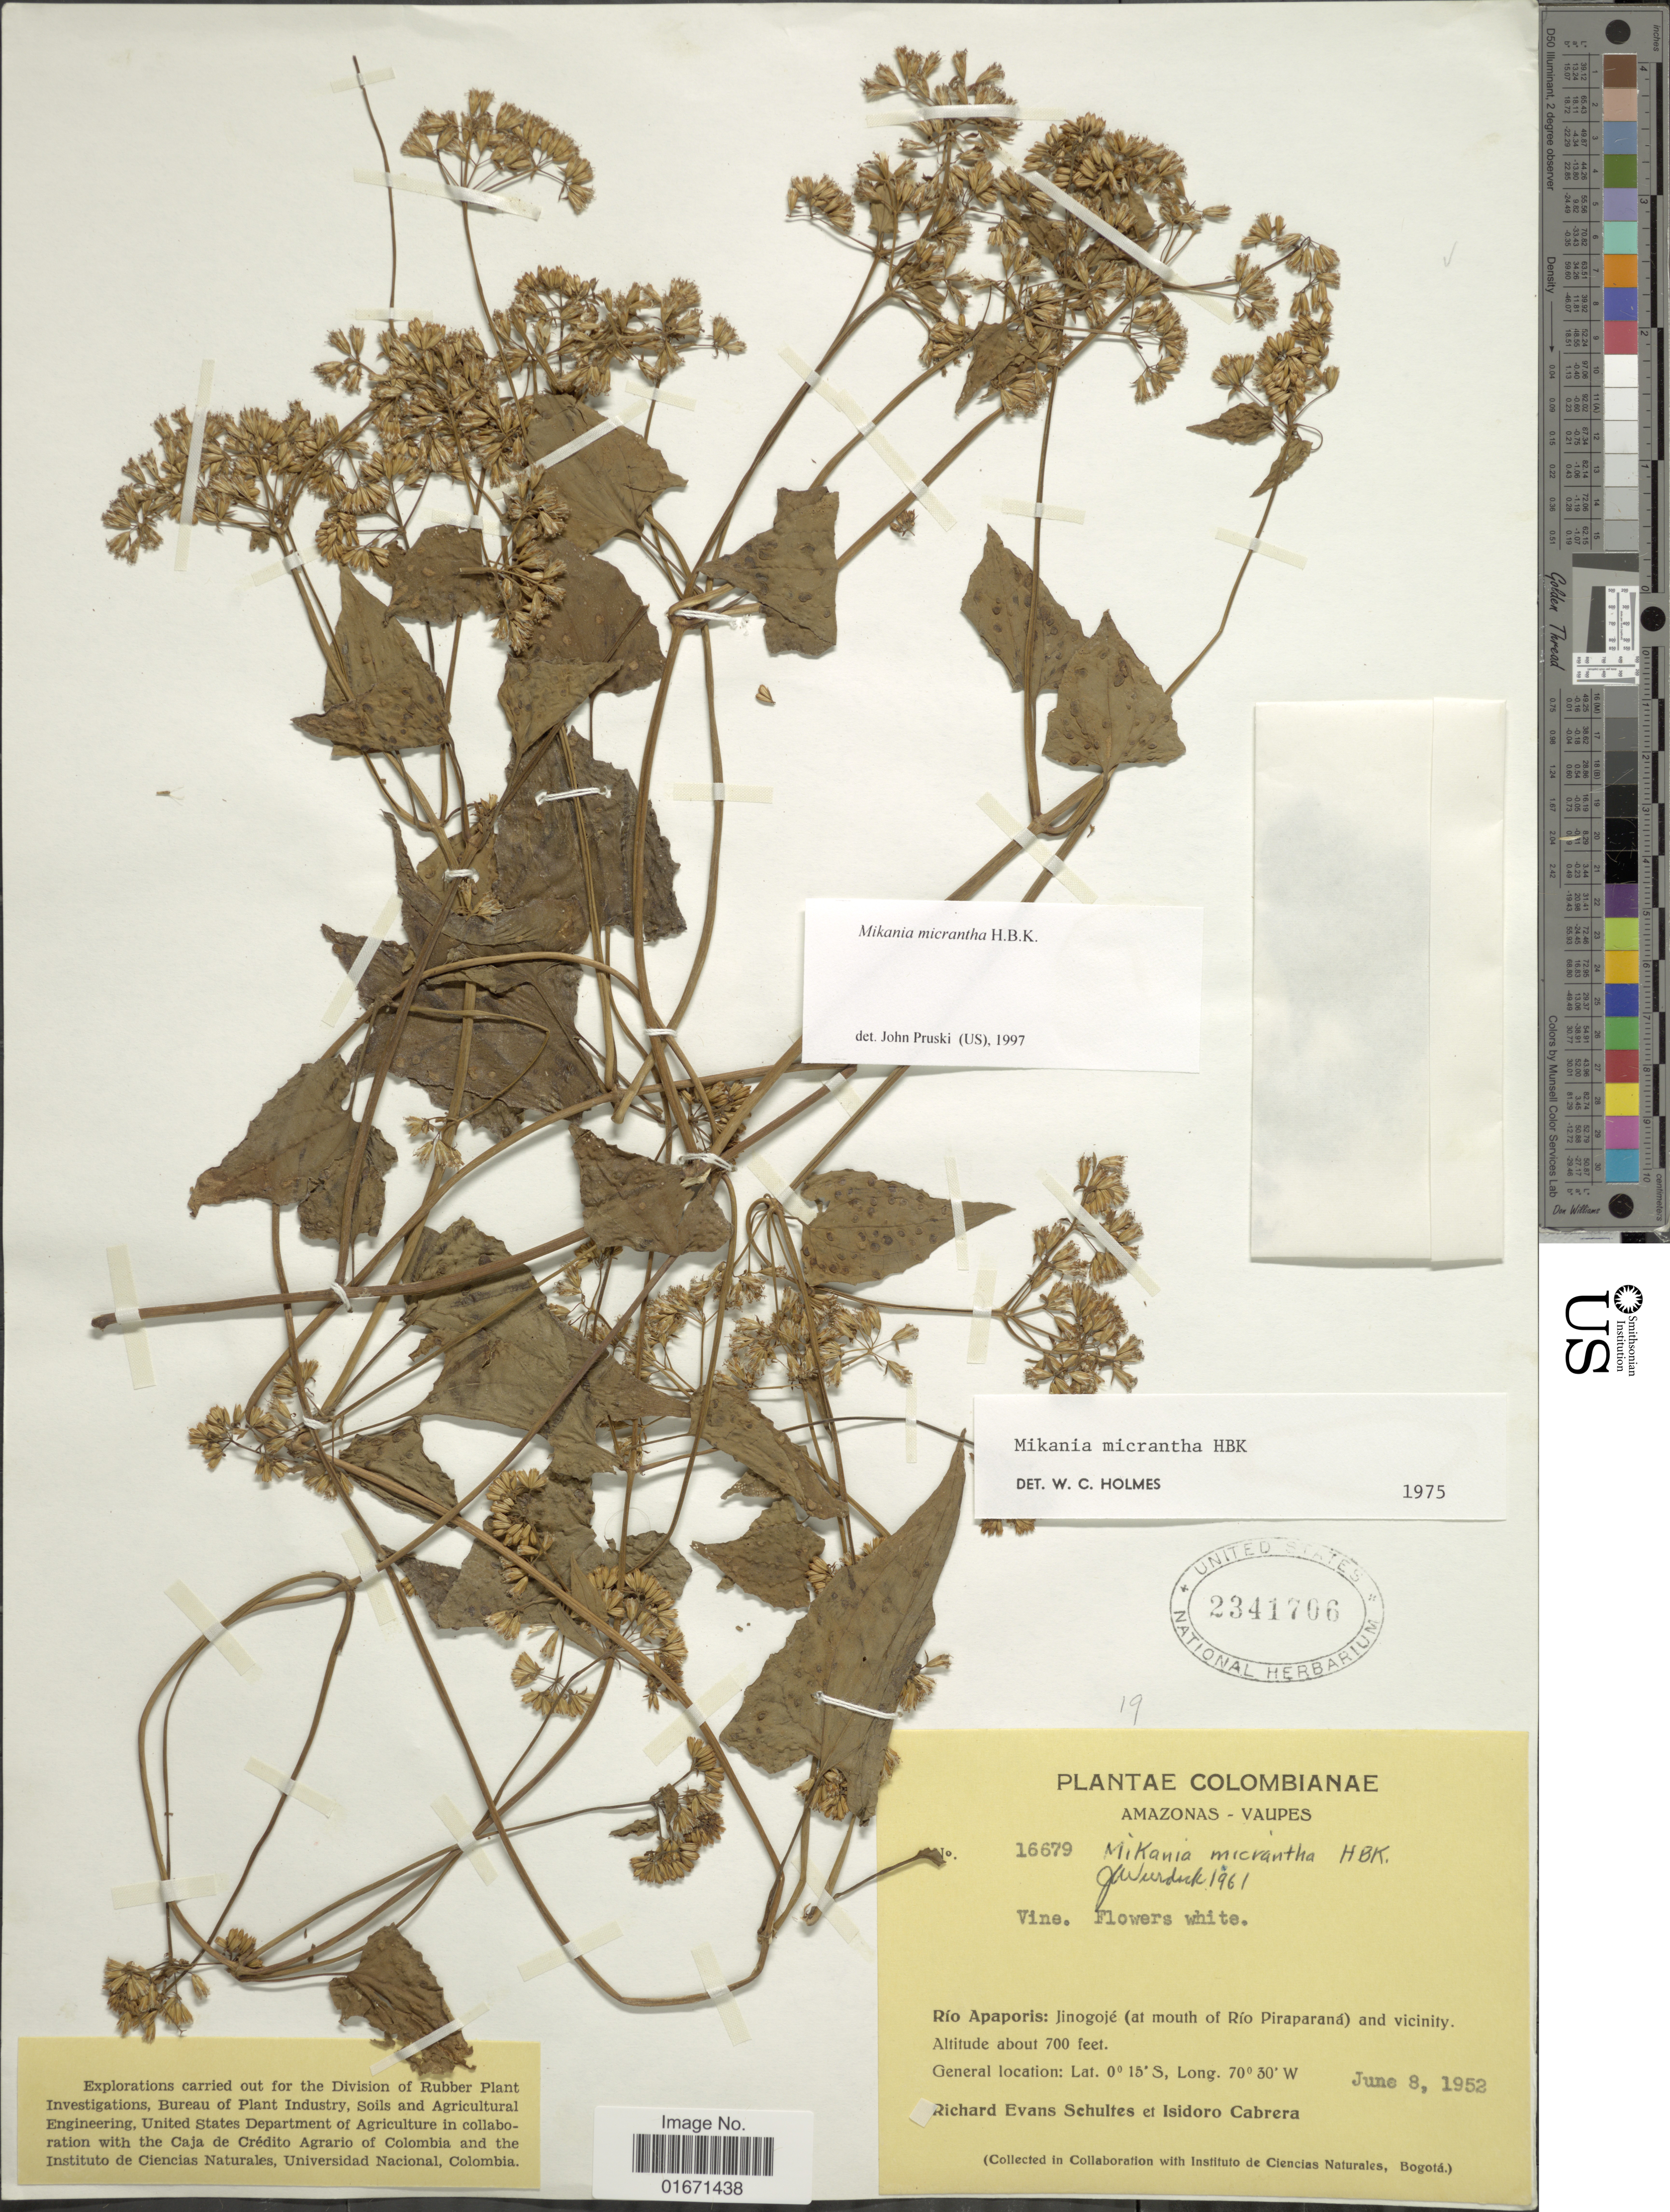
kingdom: Plantae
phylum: Tracheophyta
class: Magnoliopsida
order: Asterales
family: Asteraceae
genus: Mikania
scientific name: Mikania micrantha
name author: Kunth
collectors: R. E. Schultes & I. Cabrera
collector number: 16679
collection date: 1952-06-08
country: Colombia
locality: Amazonas - Vaupes. Río Apaporis: Jinogojé (at mouth of Rio Piraparaná) and vicinity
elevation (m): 213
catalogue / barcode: US 2341706